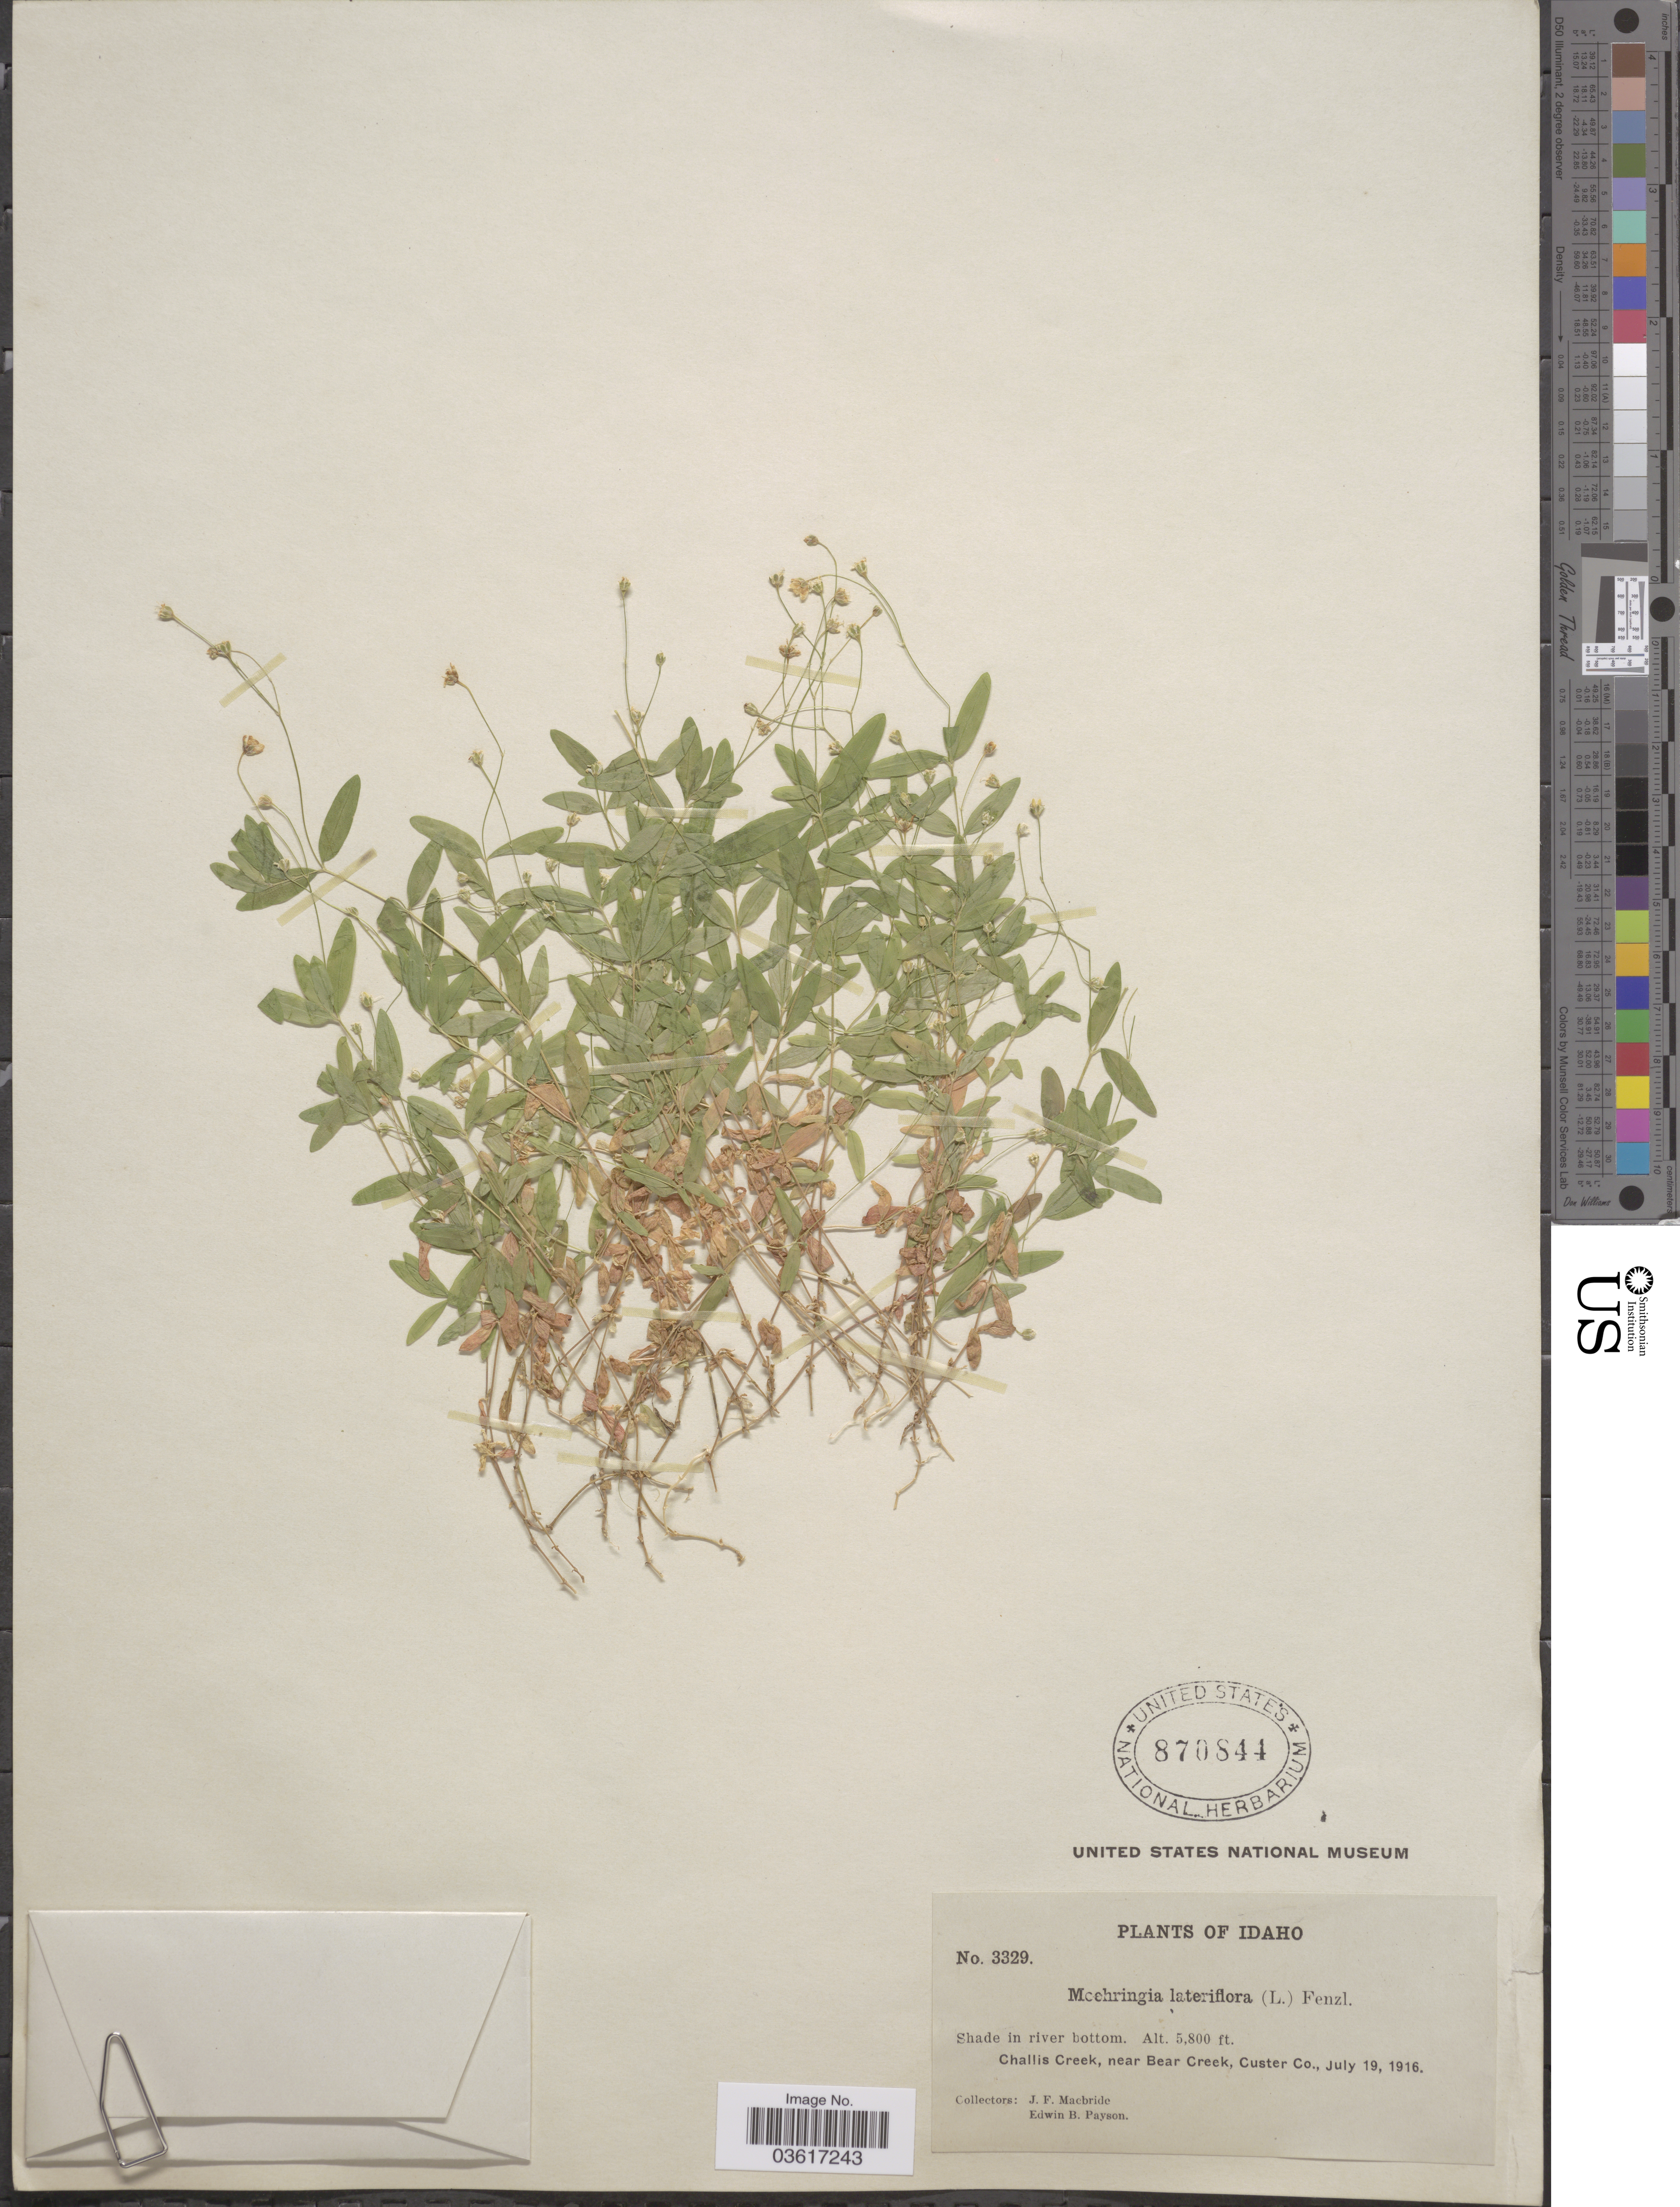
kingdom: Plantae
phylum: Tracheophyta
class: Magnoliopsida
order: Caryophyllales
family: Caryophyllaceae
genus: Moehringia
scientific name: Moehringia lateriflora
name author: (L.) Fenzl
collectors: J. F. Macbride & E. B. Payson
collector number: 3329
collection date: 1916-07-19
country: United States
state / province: Idaho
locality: Challis Creek, near Bear Creek, Custer Co.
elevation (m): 1768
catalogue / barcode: US 870844